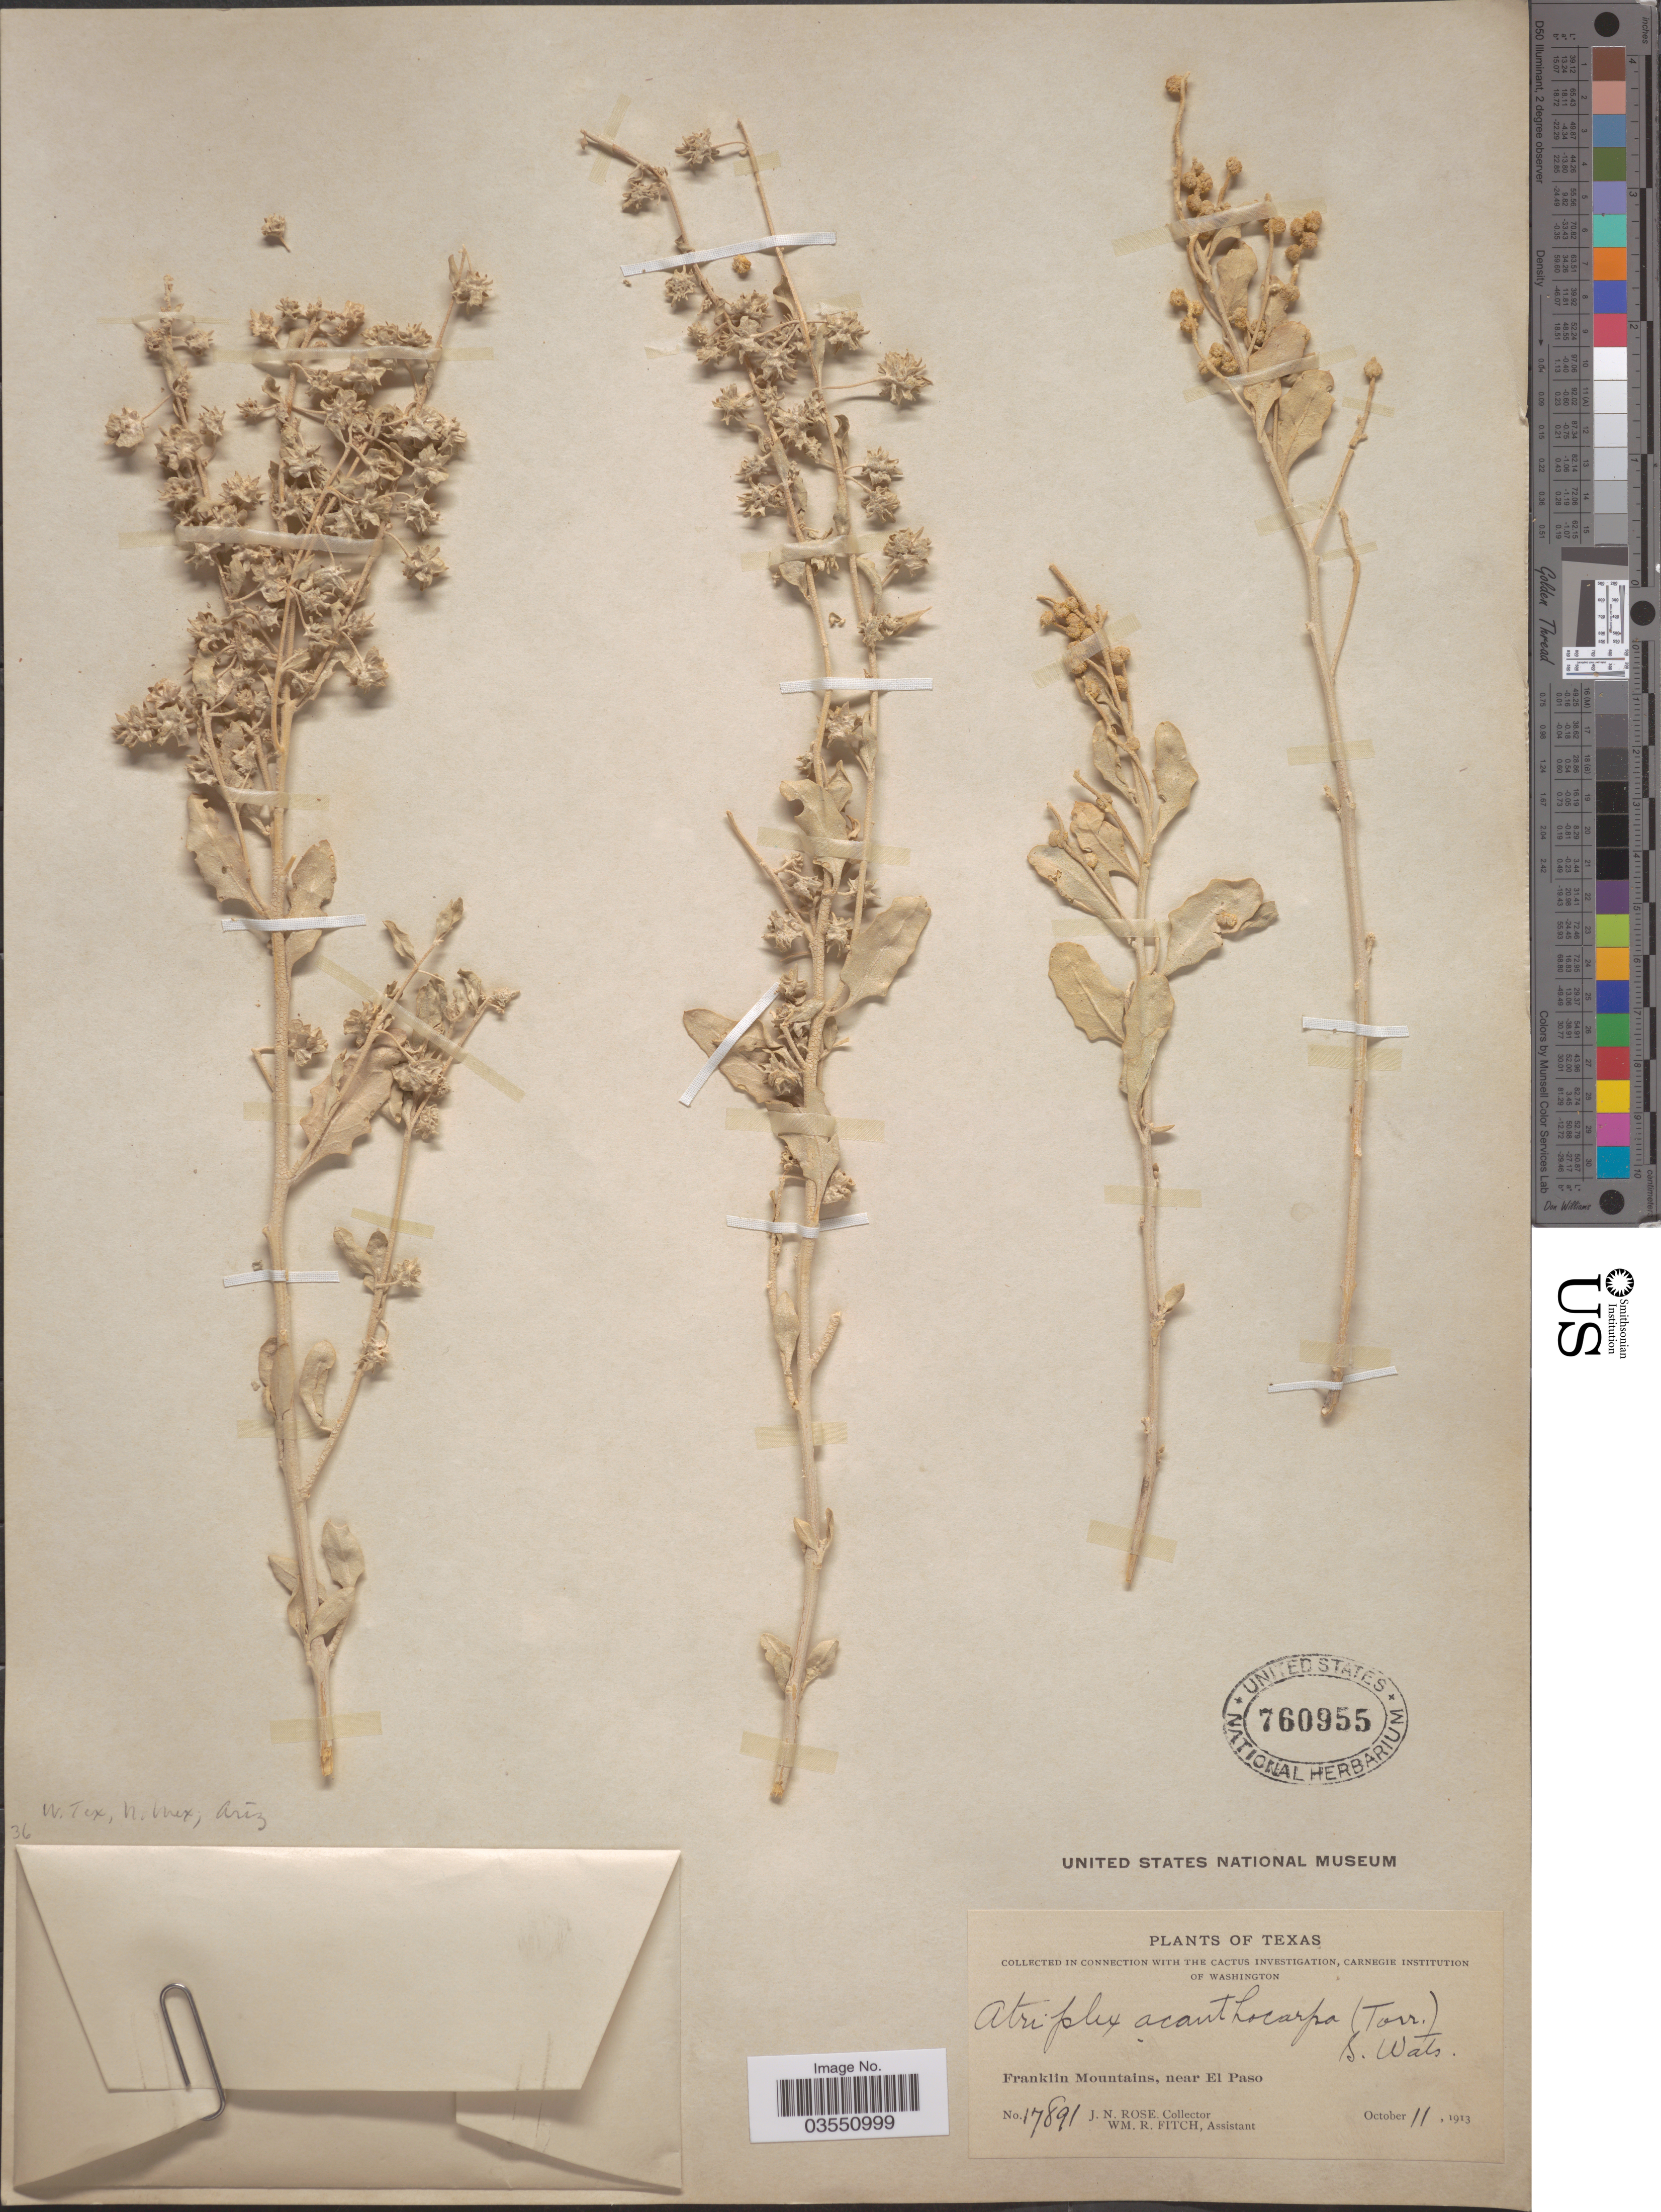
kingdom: Plantae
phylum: Tracheophyta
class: Magnoliopsida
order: Caryophyllales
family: Amaranthaceae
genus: Atriplex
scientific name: Atriplex acanthocarpa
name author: (Torr.) S. Watson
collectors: J. N. Rose & W. R. Fitch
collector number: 17891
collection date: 1913-10-11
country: United States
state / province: Texas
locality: Franklin Mountains, near El Paso.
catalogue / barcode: US 760955